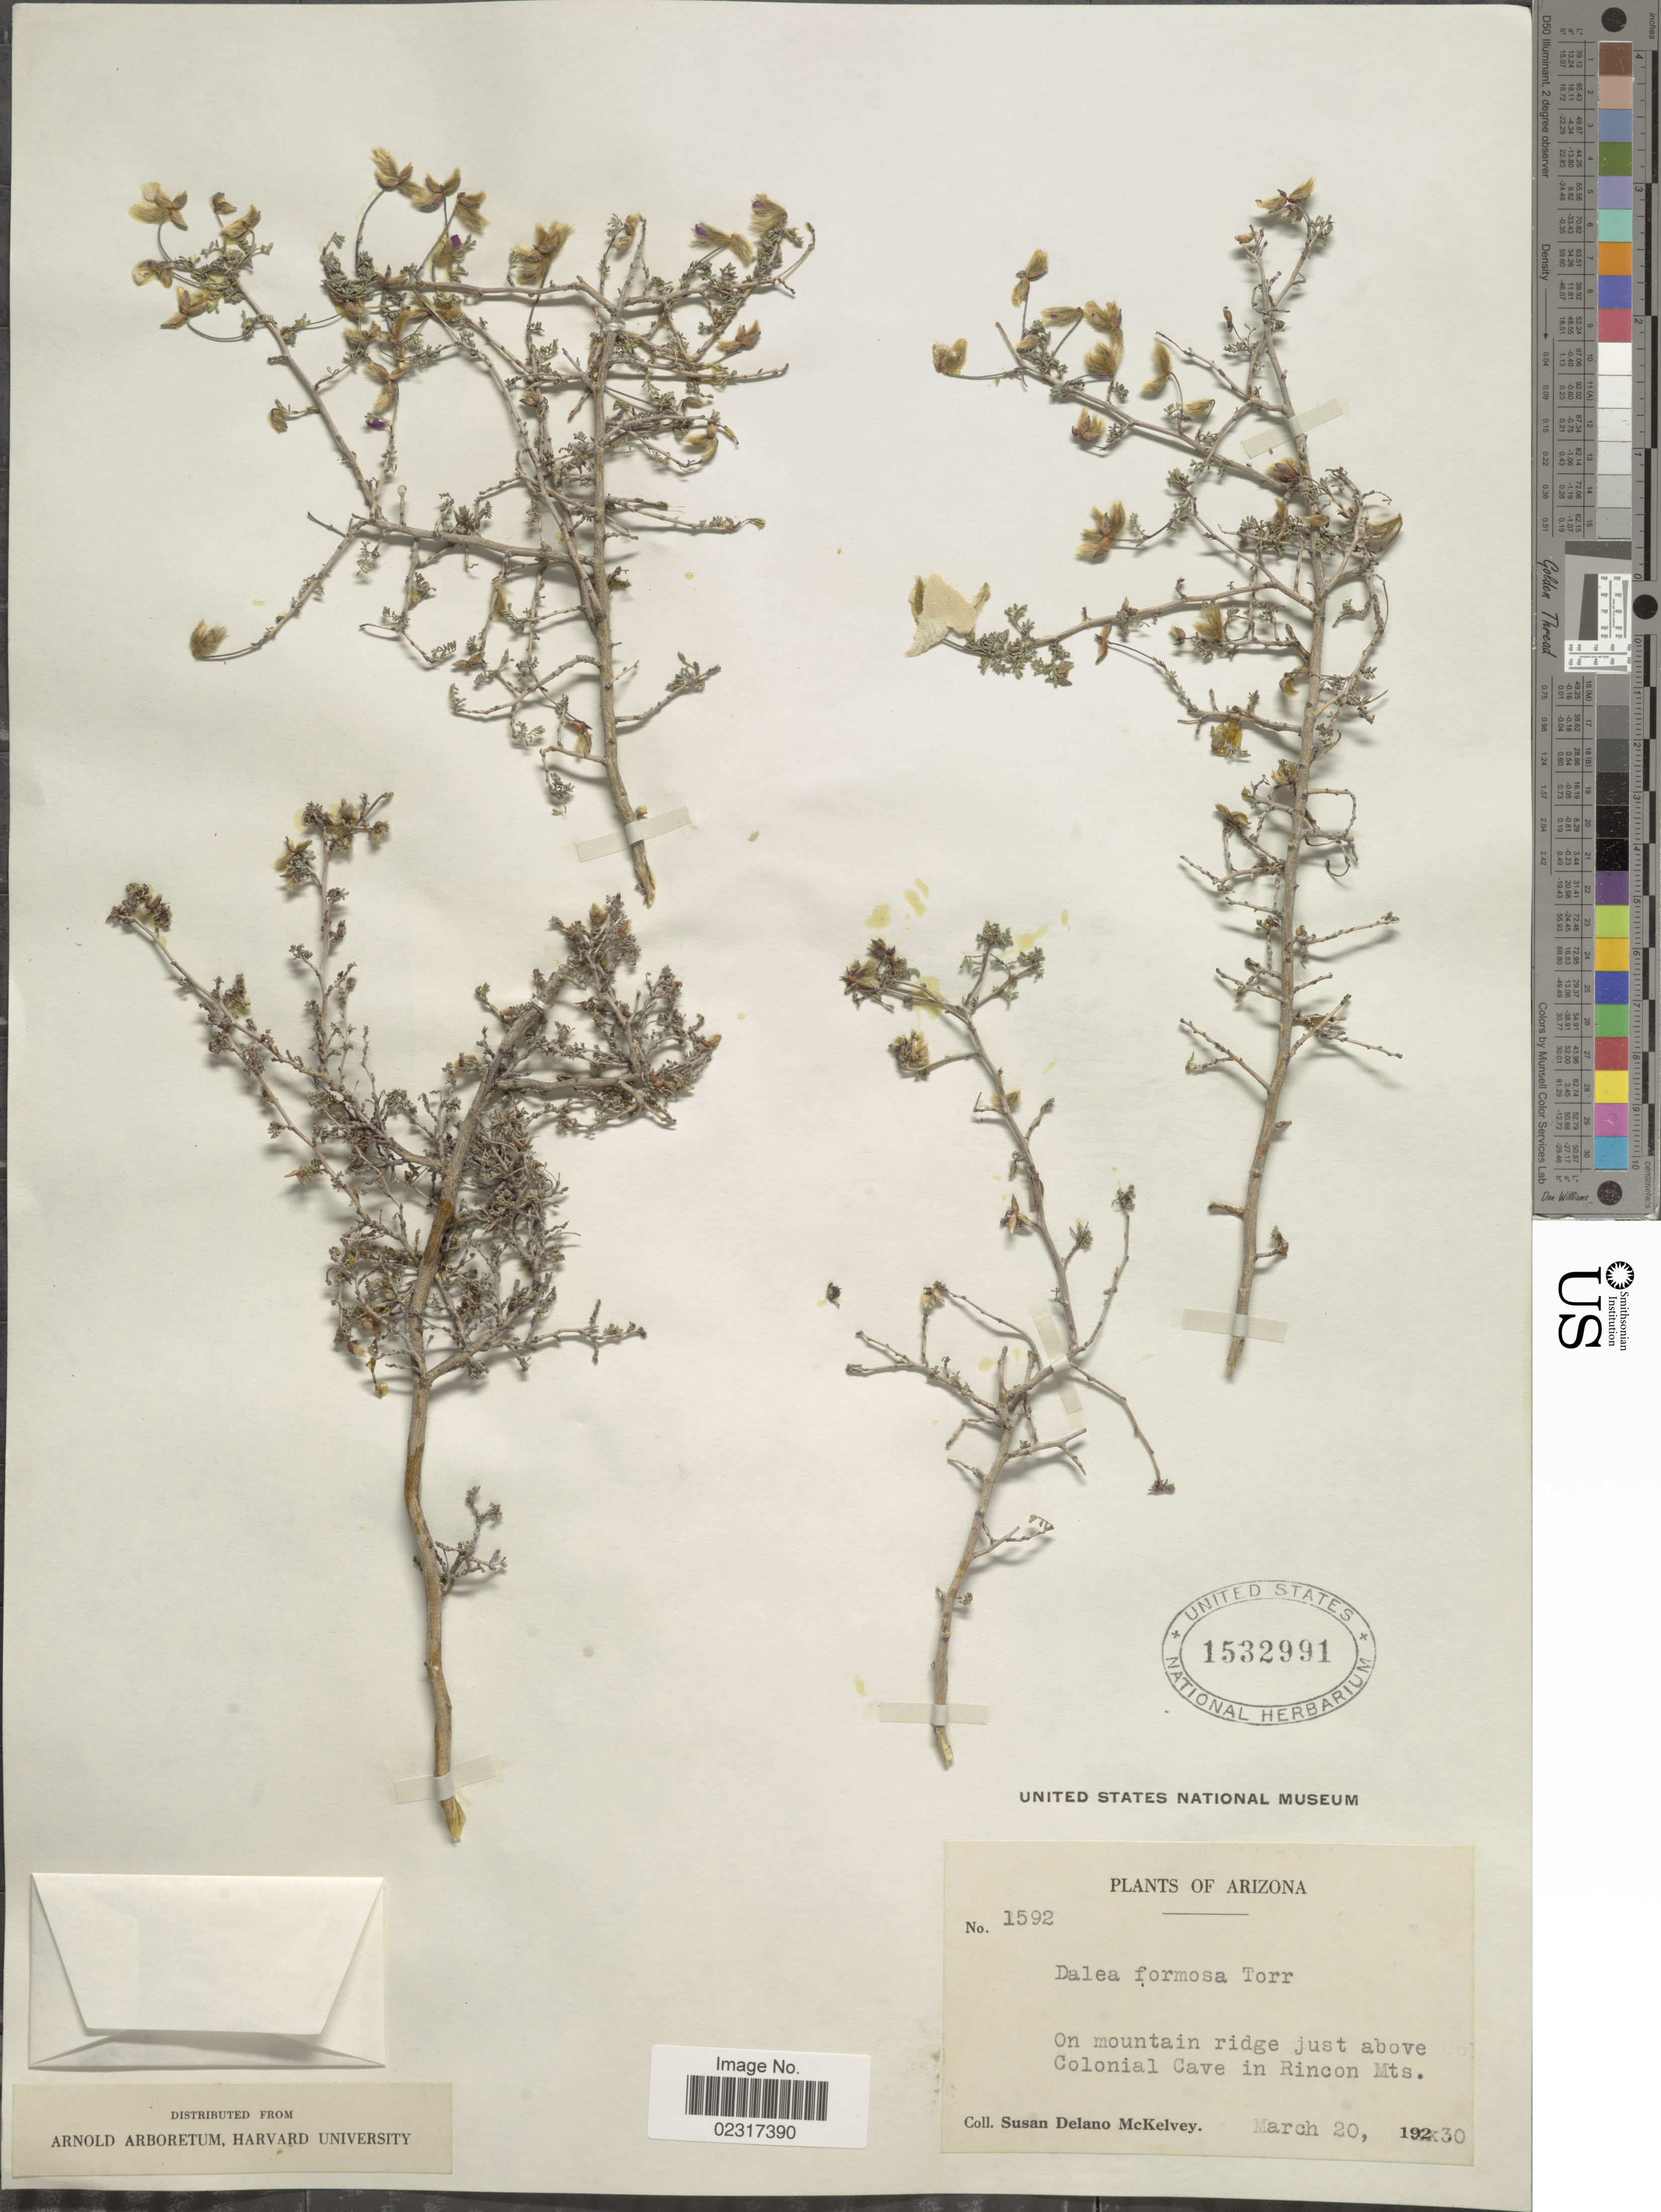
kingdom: Plantae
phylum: Tracheophyta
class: Magnoliopsida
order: Fabales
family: Fabaceae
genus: Dalea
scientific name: Dalea formosa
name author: Torr.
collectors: S. A. McKelvey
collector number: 1592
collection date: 1930-03-20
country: United States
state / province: Arizona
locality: On mountain ridge just above Colonial Cave in Rincon Mts.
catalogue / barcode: US 1532991